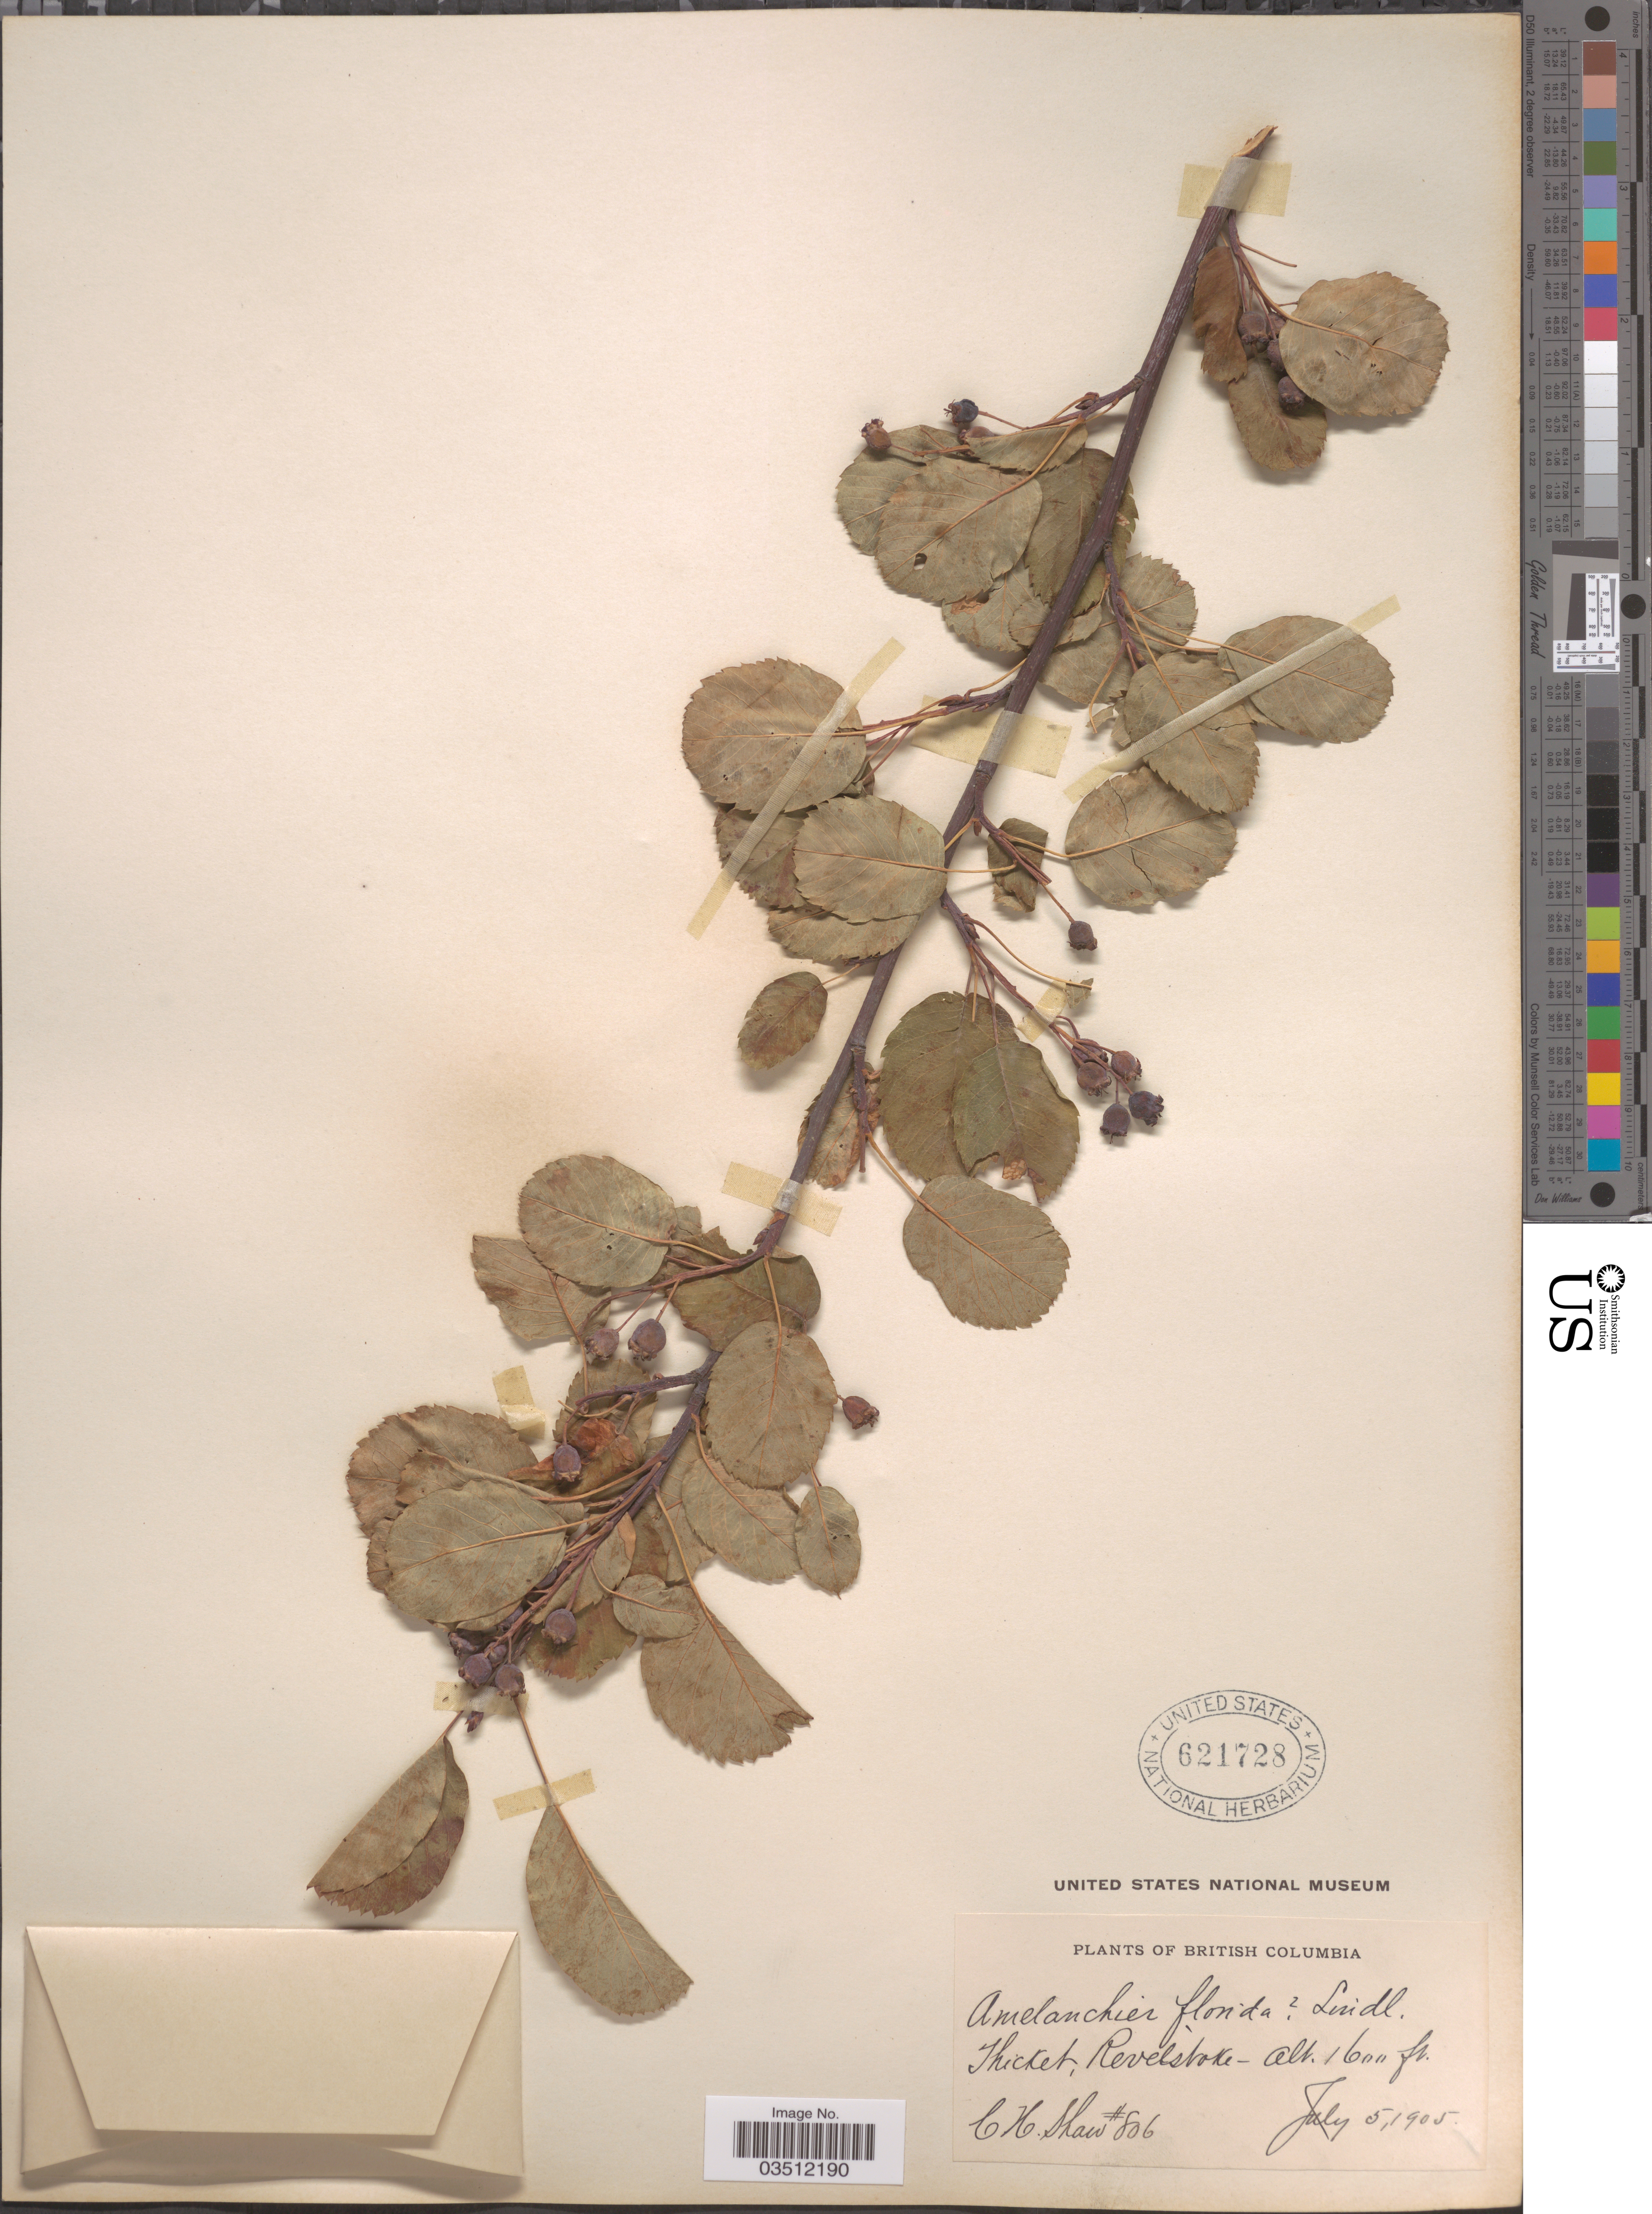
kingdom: Plantae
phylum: Tracheophyta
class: Magnoliopsida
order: Rosales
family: Rosaceae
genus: Amelanchier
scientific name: Amelanchier florida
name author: Lindl.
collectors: C. H. Shaw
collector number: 806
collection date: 1905-07-05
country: Canada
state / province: British Columbia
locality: Revelstoke.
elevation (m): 488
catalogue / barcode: US 621728